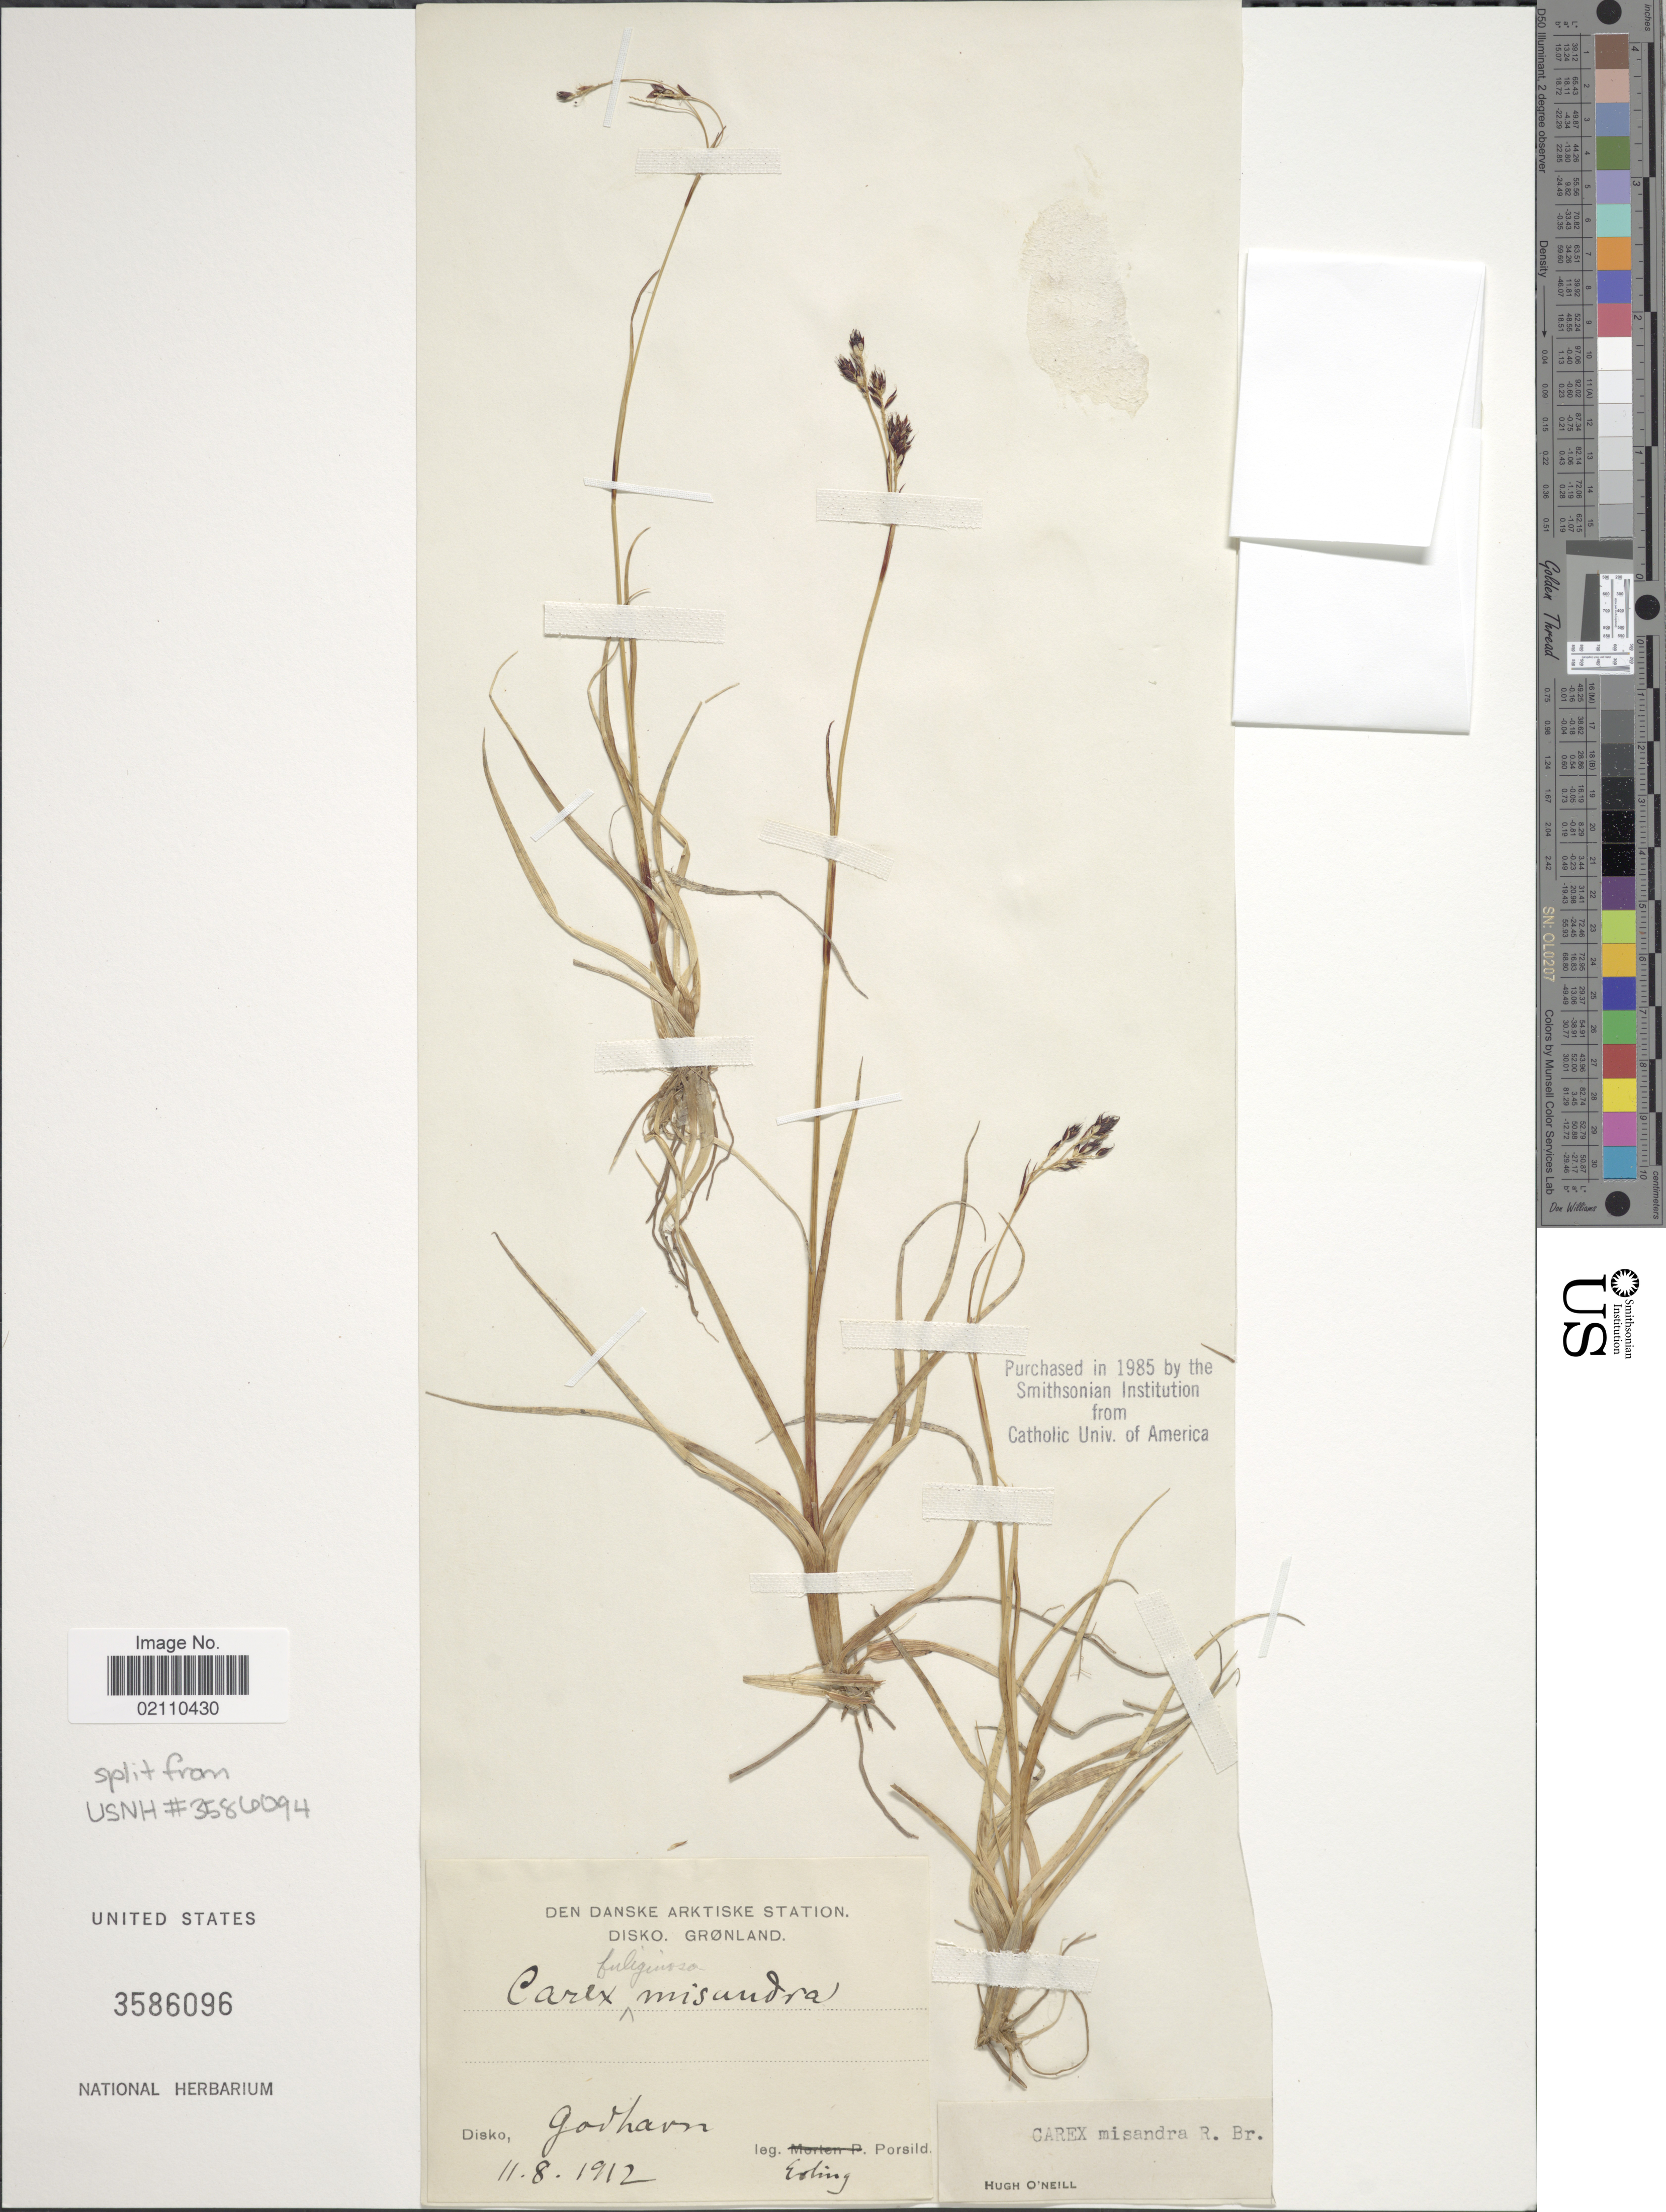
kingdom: Plantae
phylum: Tracheophyta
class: Liliopsida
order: Poales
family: Cyperaceae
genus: Carex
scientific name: Carex fuliginosa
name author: Schkuhr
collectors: A. E. Porsild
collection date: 1912-11-08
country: Greenland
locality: Disko, Gotham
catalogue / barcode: US 3586096